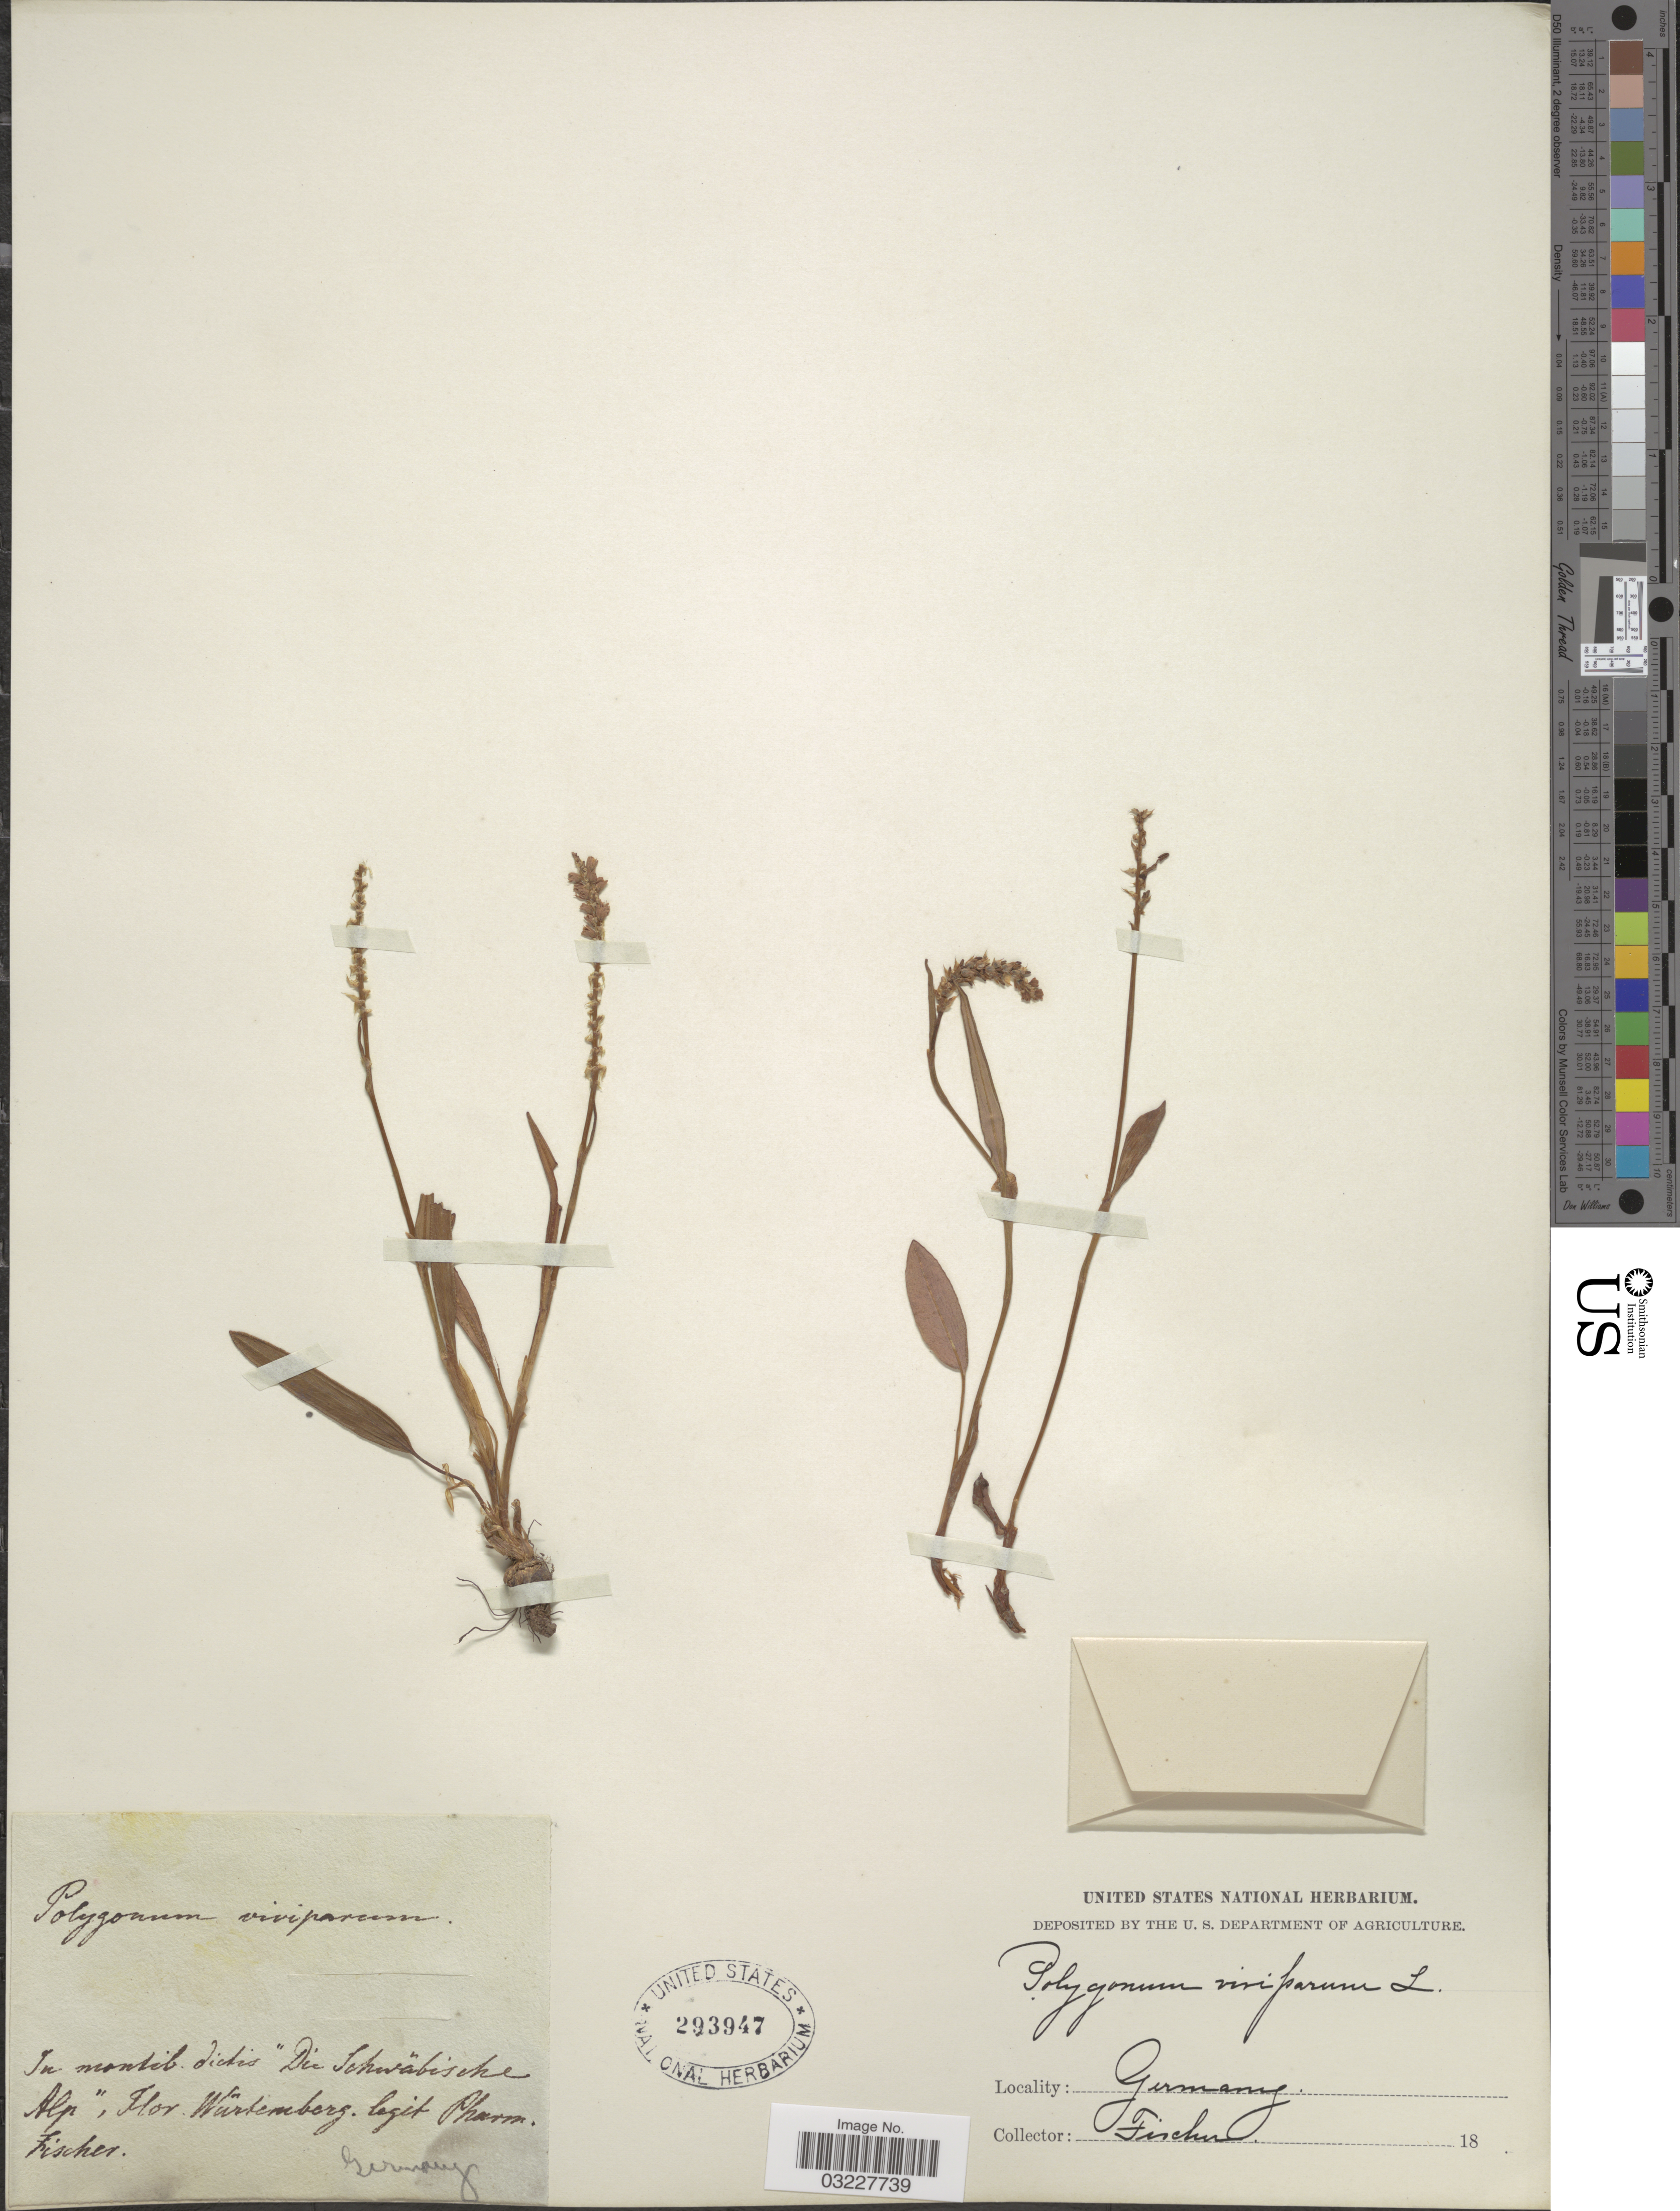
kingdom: Plantae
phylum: Tracheophyta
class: Magnoliopsida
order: Caryophyllales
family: Polygonaceae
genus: Bistorta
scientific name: Bistorta vivipara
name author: (L.) Delarbre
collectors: P. Fischer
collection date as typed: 18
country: Germany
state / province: Baden-Württemberg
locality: In montib. dictis "Dic. Schwäbische Alp", Würtemberg.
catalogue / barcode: US 293947